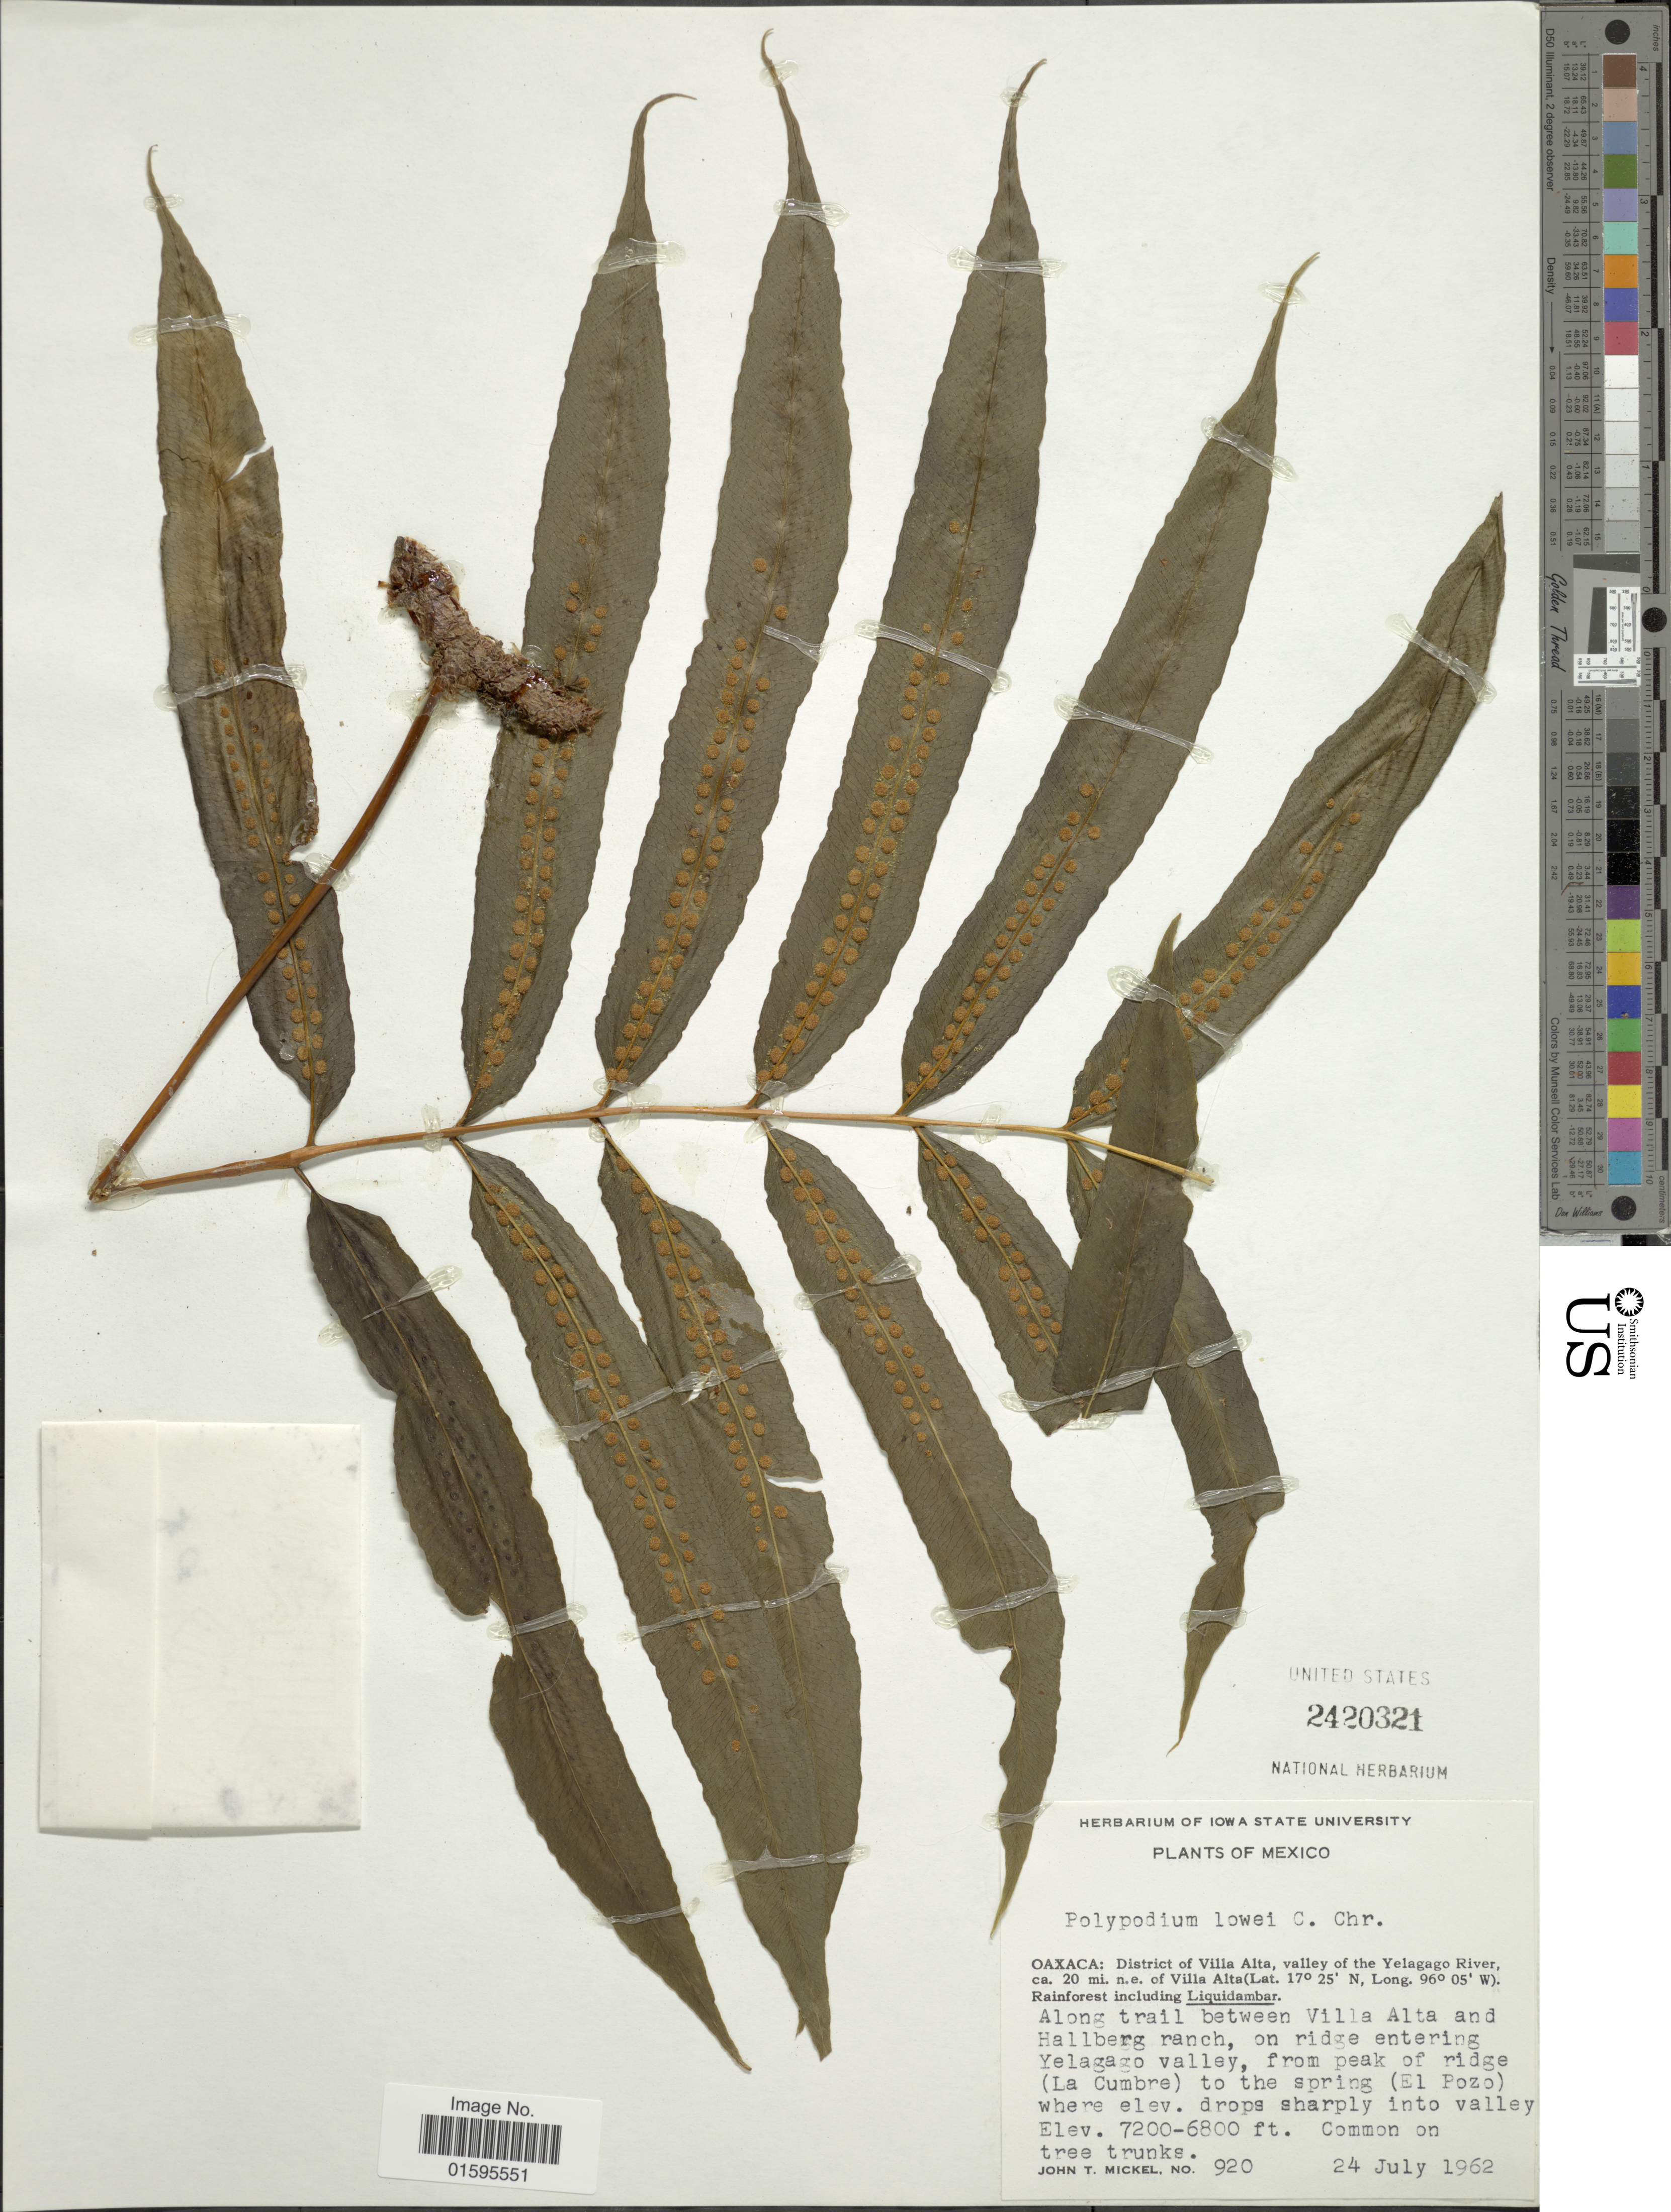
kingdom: Plantae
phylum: Tracheophyta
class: Polypodiopsida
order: Polypodiales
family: Polypodiaceae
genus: Polypodium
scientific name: Polypodium pleurosorum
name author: Kunze ex Mett.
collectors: J. T. Mickel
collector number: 920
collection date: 1962-07-24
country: Mexico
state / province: Oaxaca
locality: Oaxaca: District of Villa Alta, valley of the Yelagago River, ca 20 mi n.e. of Villa Alta, along trail between Villa Alta and Hallberg ranch, on ridges entering Yelagago valley, from peak of ridge (La Cumbre) to the spring (El Pozo)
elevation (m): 2073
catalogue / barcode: US 2420321